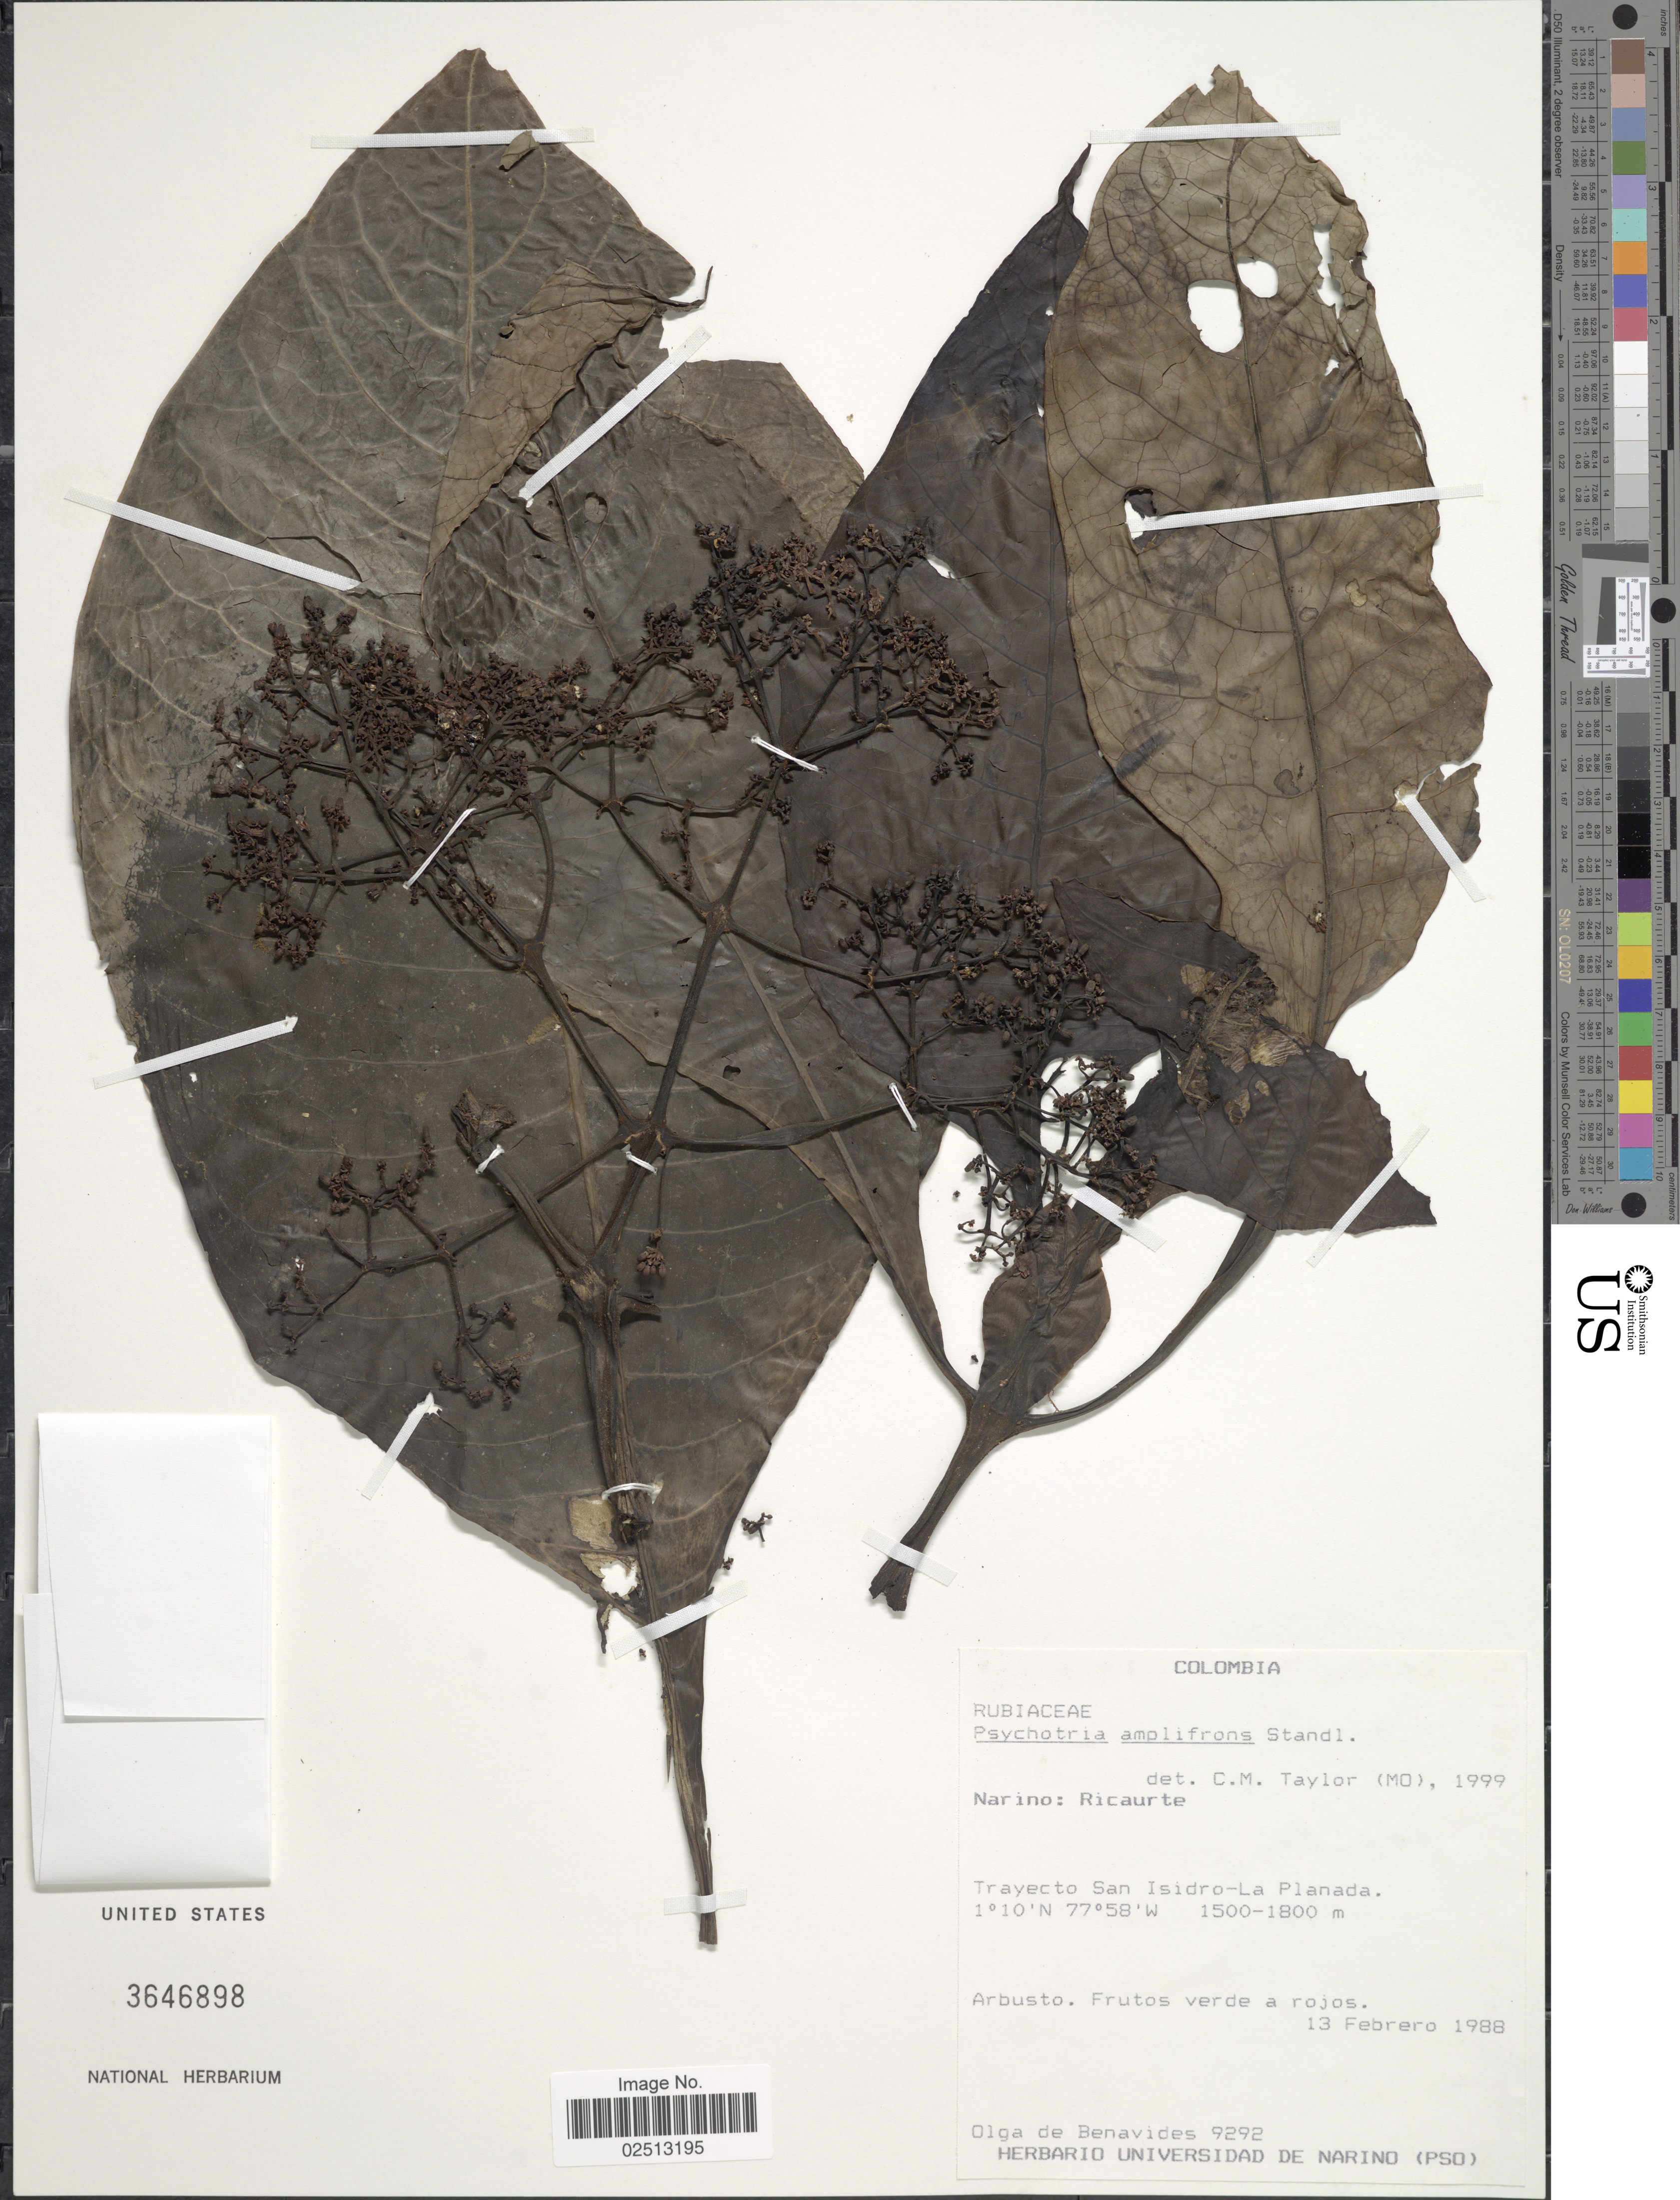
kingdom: Plantae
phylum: Tracheophyta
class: Magnoliopsida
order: Gentianales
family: Rubiaceae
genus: Psychotria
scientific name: Psychotria amplifrons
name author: Standl.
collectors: Olga S. de Benavides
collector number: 9292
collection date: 1988-02-13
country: Colombia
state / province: Nariño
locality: Narino : Ricaurte, Trayecto San Isidoro- La Planada.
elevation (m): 1500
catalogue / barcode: US 3646898